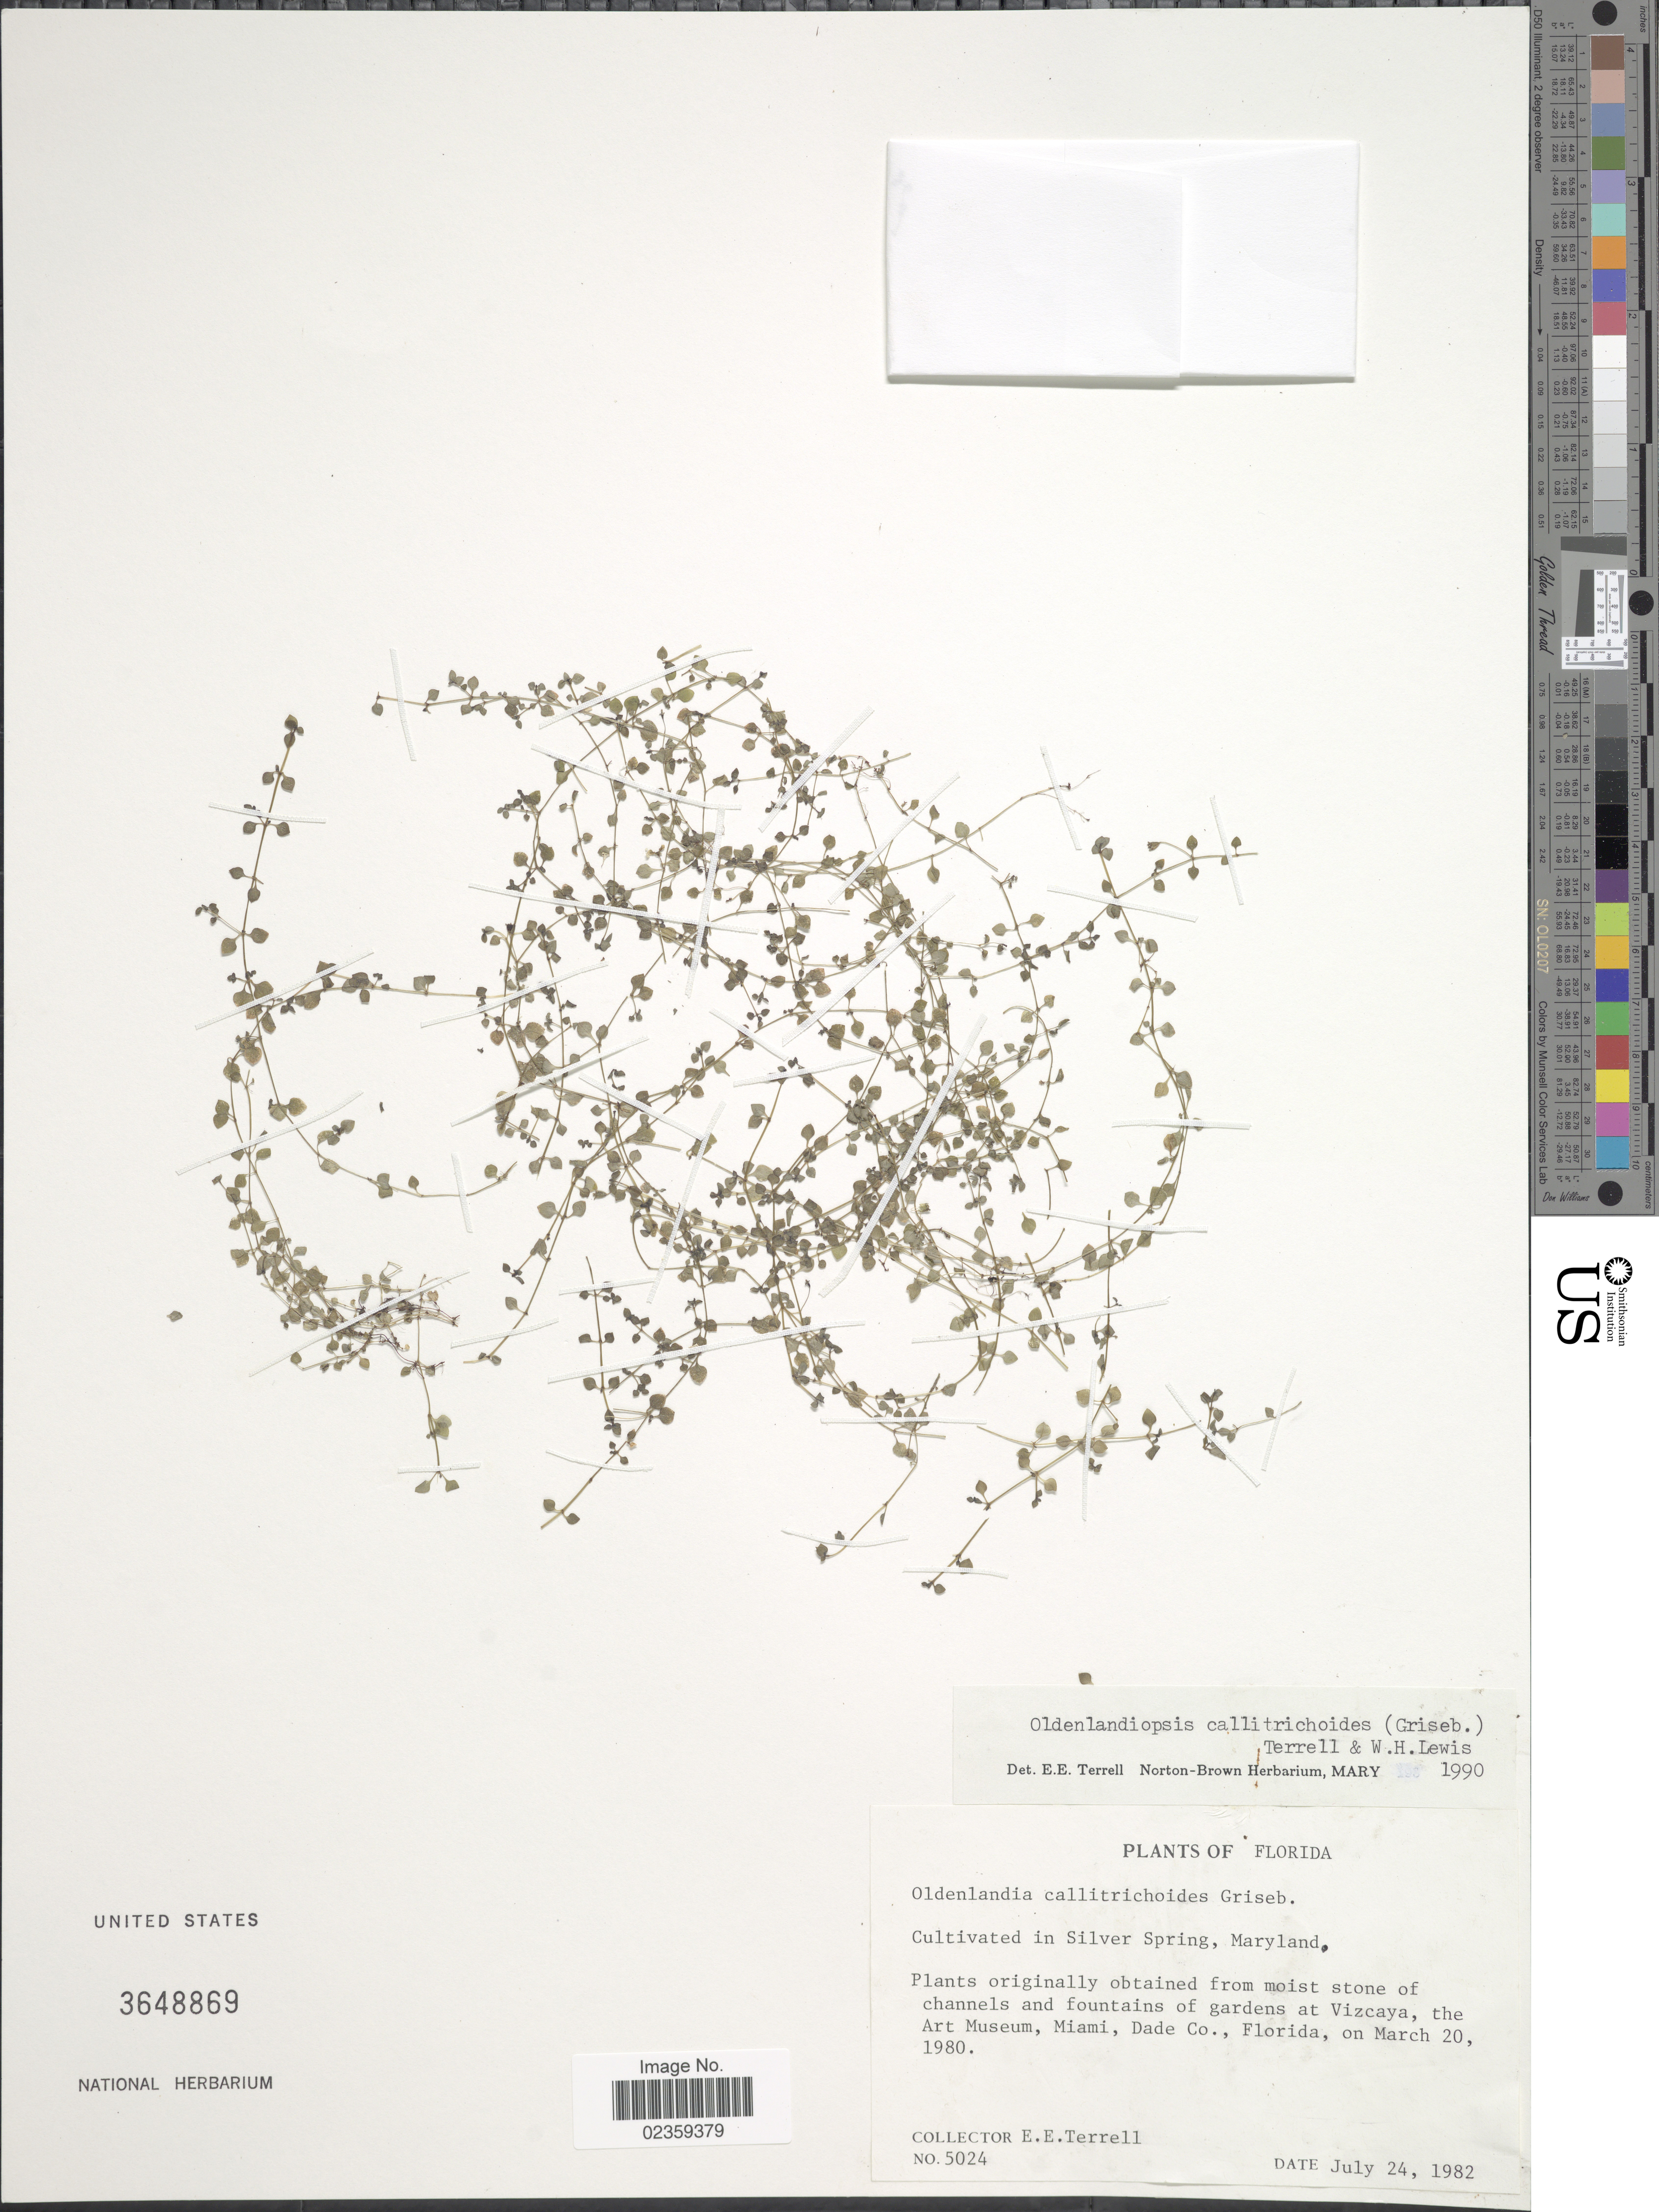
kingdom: Plantae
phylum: Tracheophyta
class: Magnoliopsida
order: Gentianales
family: Rubiaceae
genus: Oldenlandiopsis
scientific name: Oldenlandiopsis callitrichoides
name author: (Griseb.) Terrell & W.H. Lewis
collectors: E. E. Terrell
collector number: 5024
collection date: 1982-07-24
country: United States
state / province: Maryland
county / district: Montgomery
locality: Collected from cultivation at Silver Spring, Maryland. Originally collected from moist stone of channels and fountains of gardens at Vizcaya, the Art Museum, Miami, Dade Co., Florida.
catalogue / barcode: US 3648869